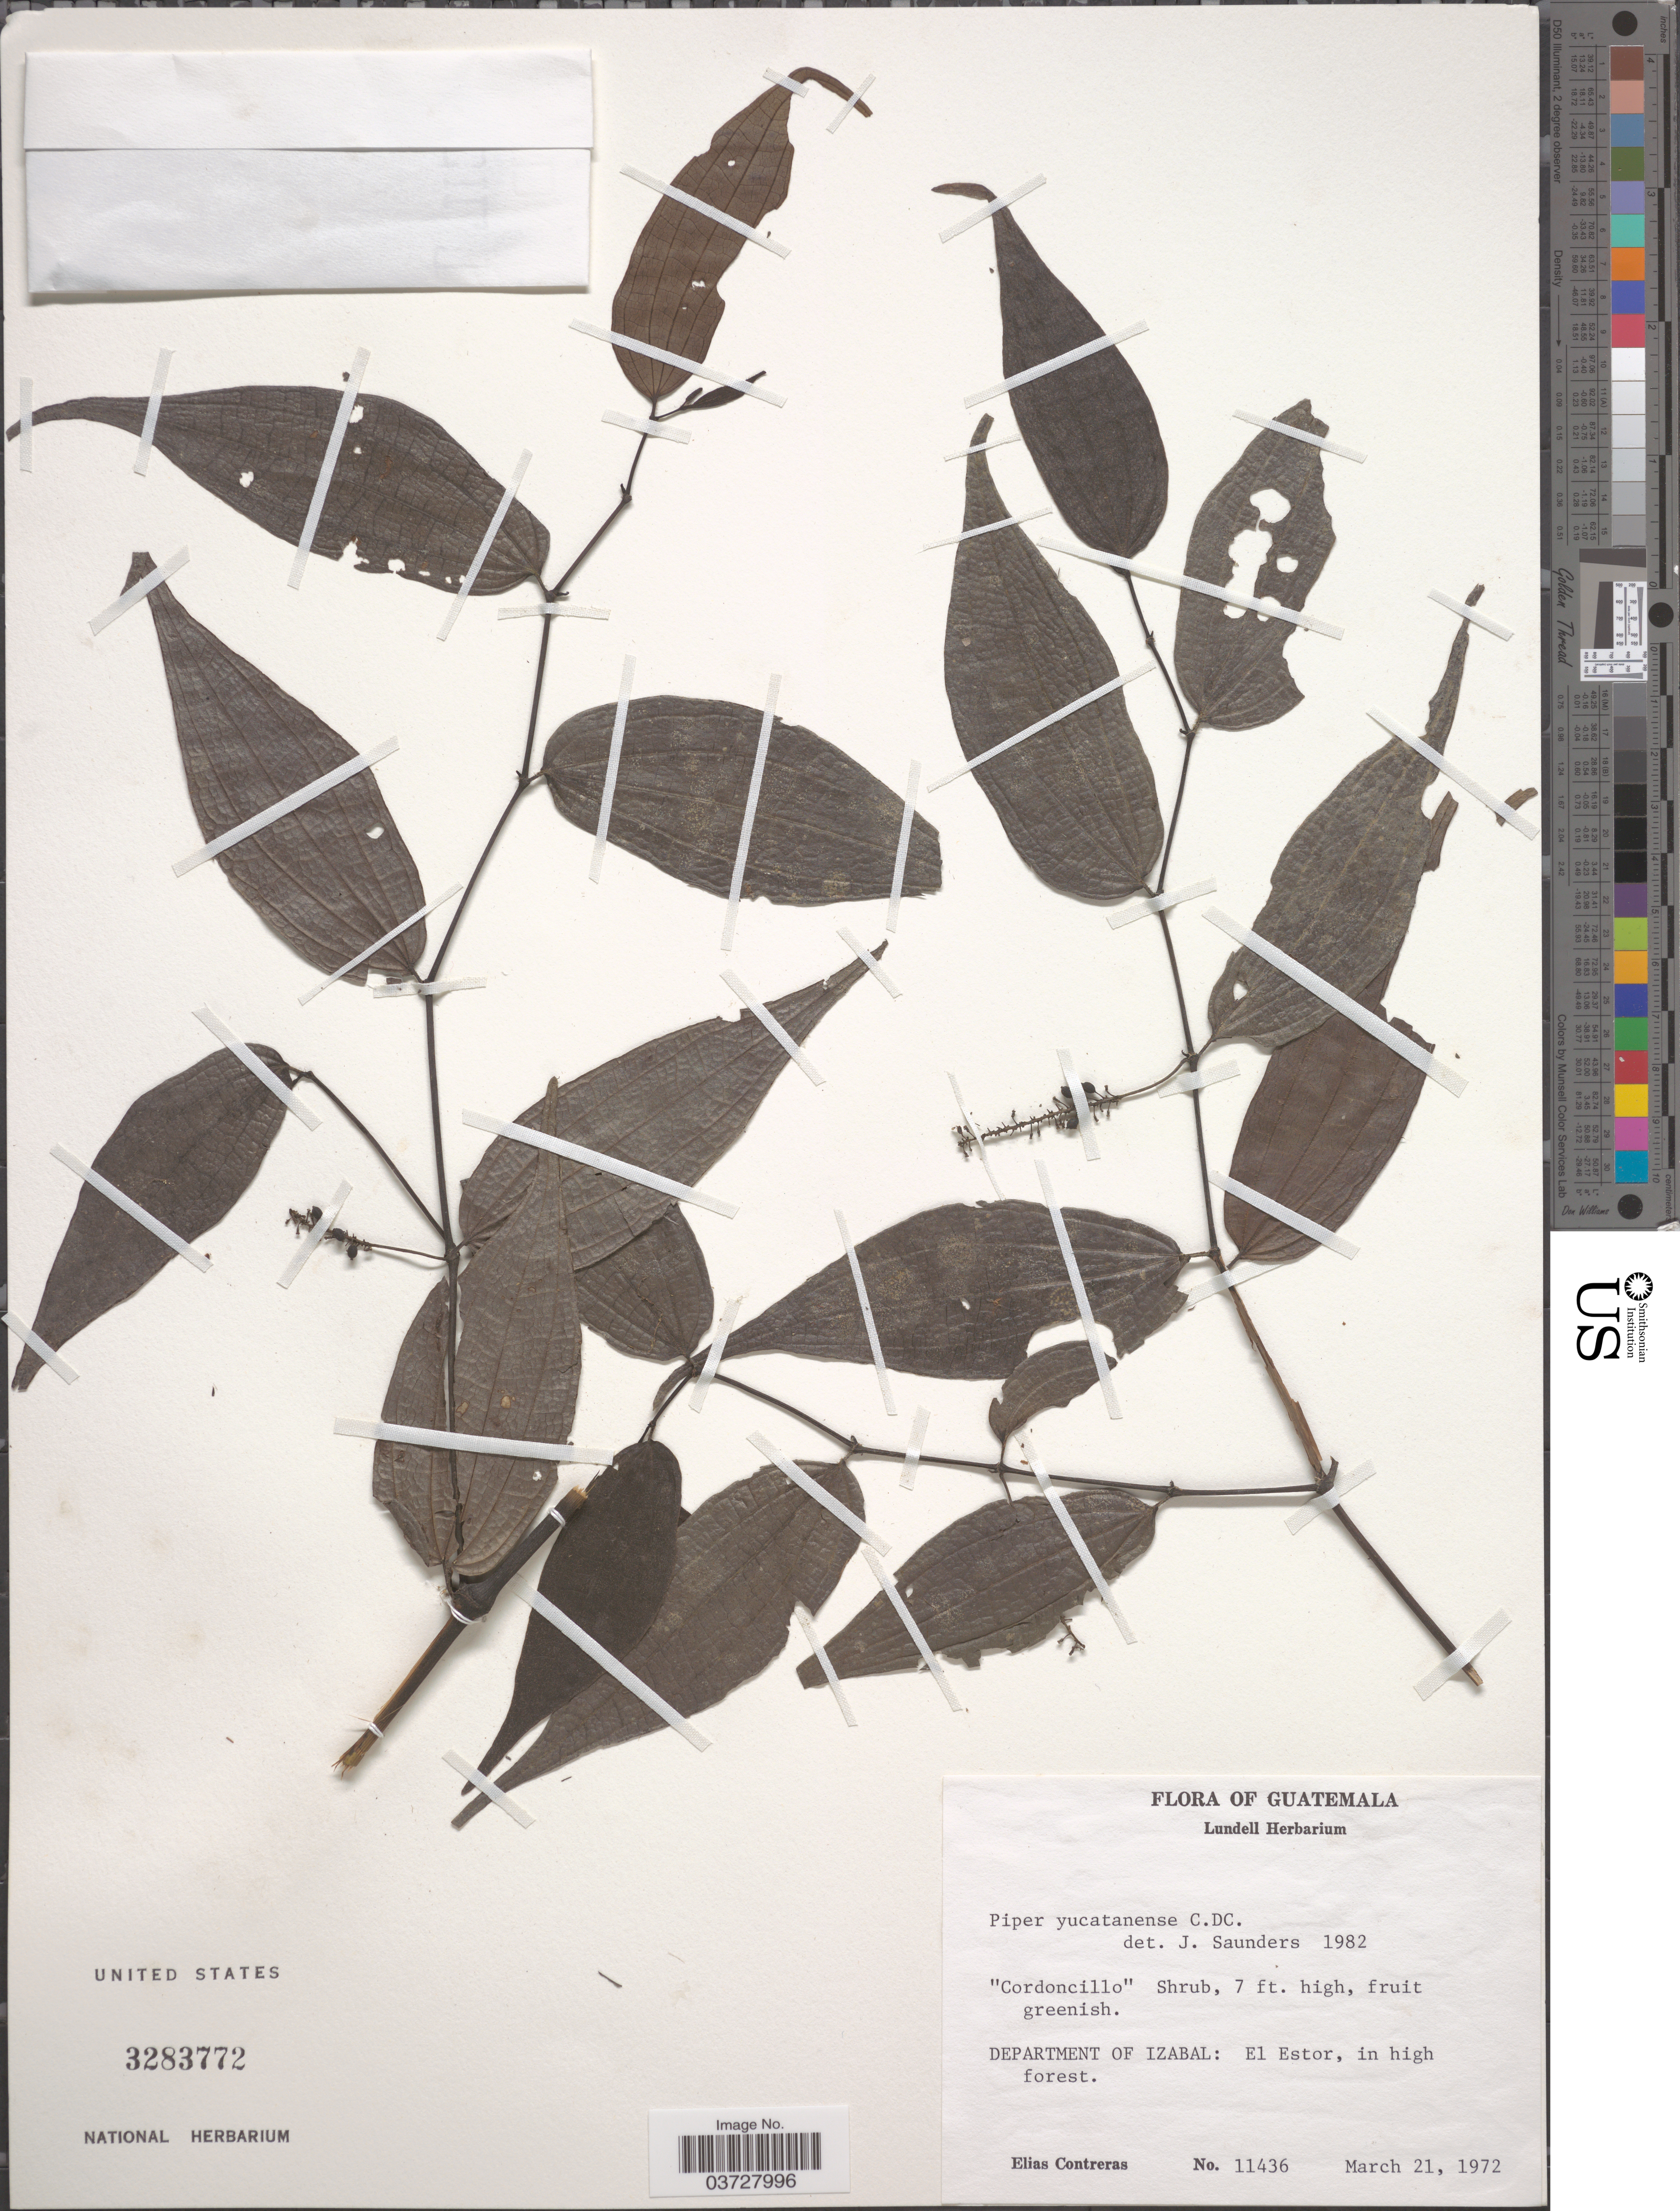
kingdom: Plantae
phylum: Tracheophyta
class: Magnoliopsida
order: Piperales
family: Piperaceae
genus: Piper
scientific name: Piper yucatanense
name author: DC.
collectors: E. Contreras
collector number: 11436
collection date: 1972-03-21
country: Guatemala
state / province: Izabal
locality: Department of Izabal: El Estor.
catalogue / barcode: US 3283772